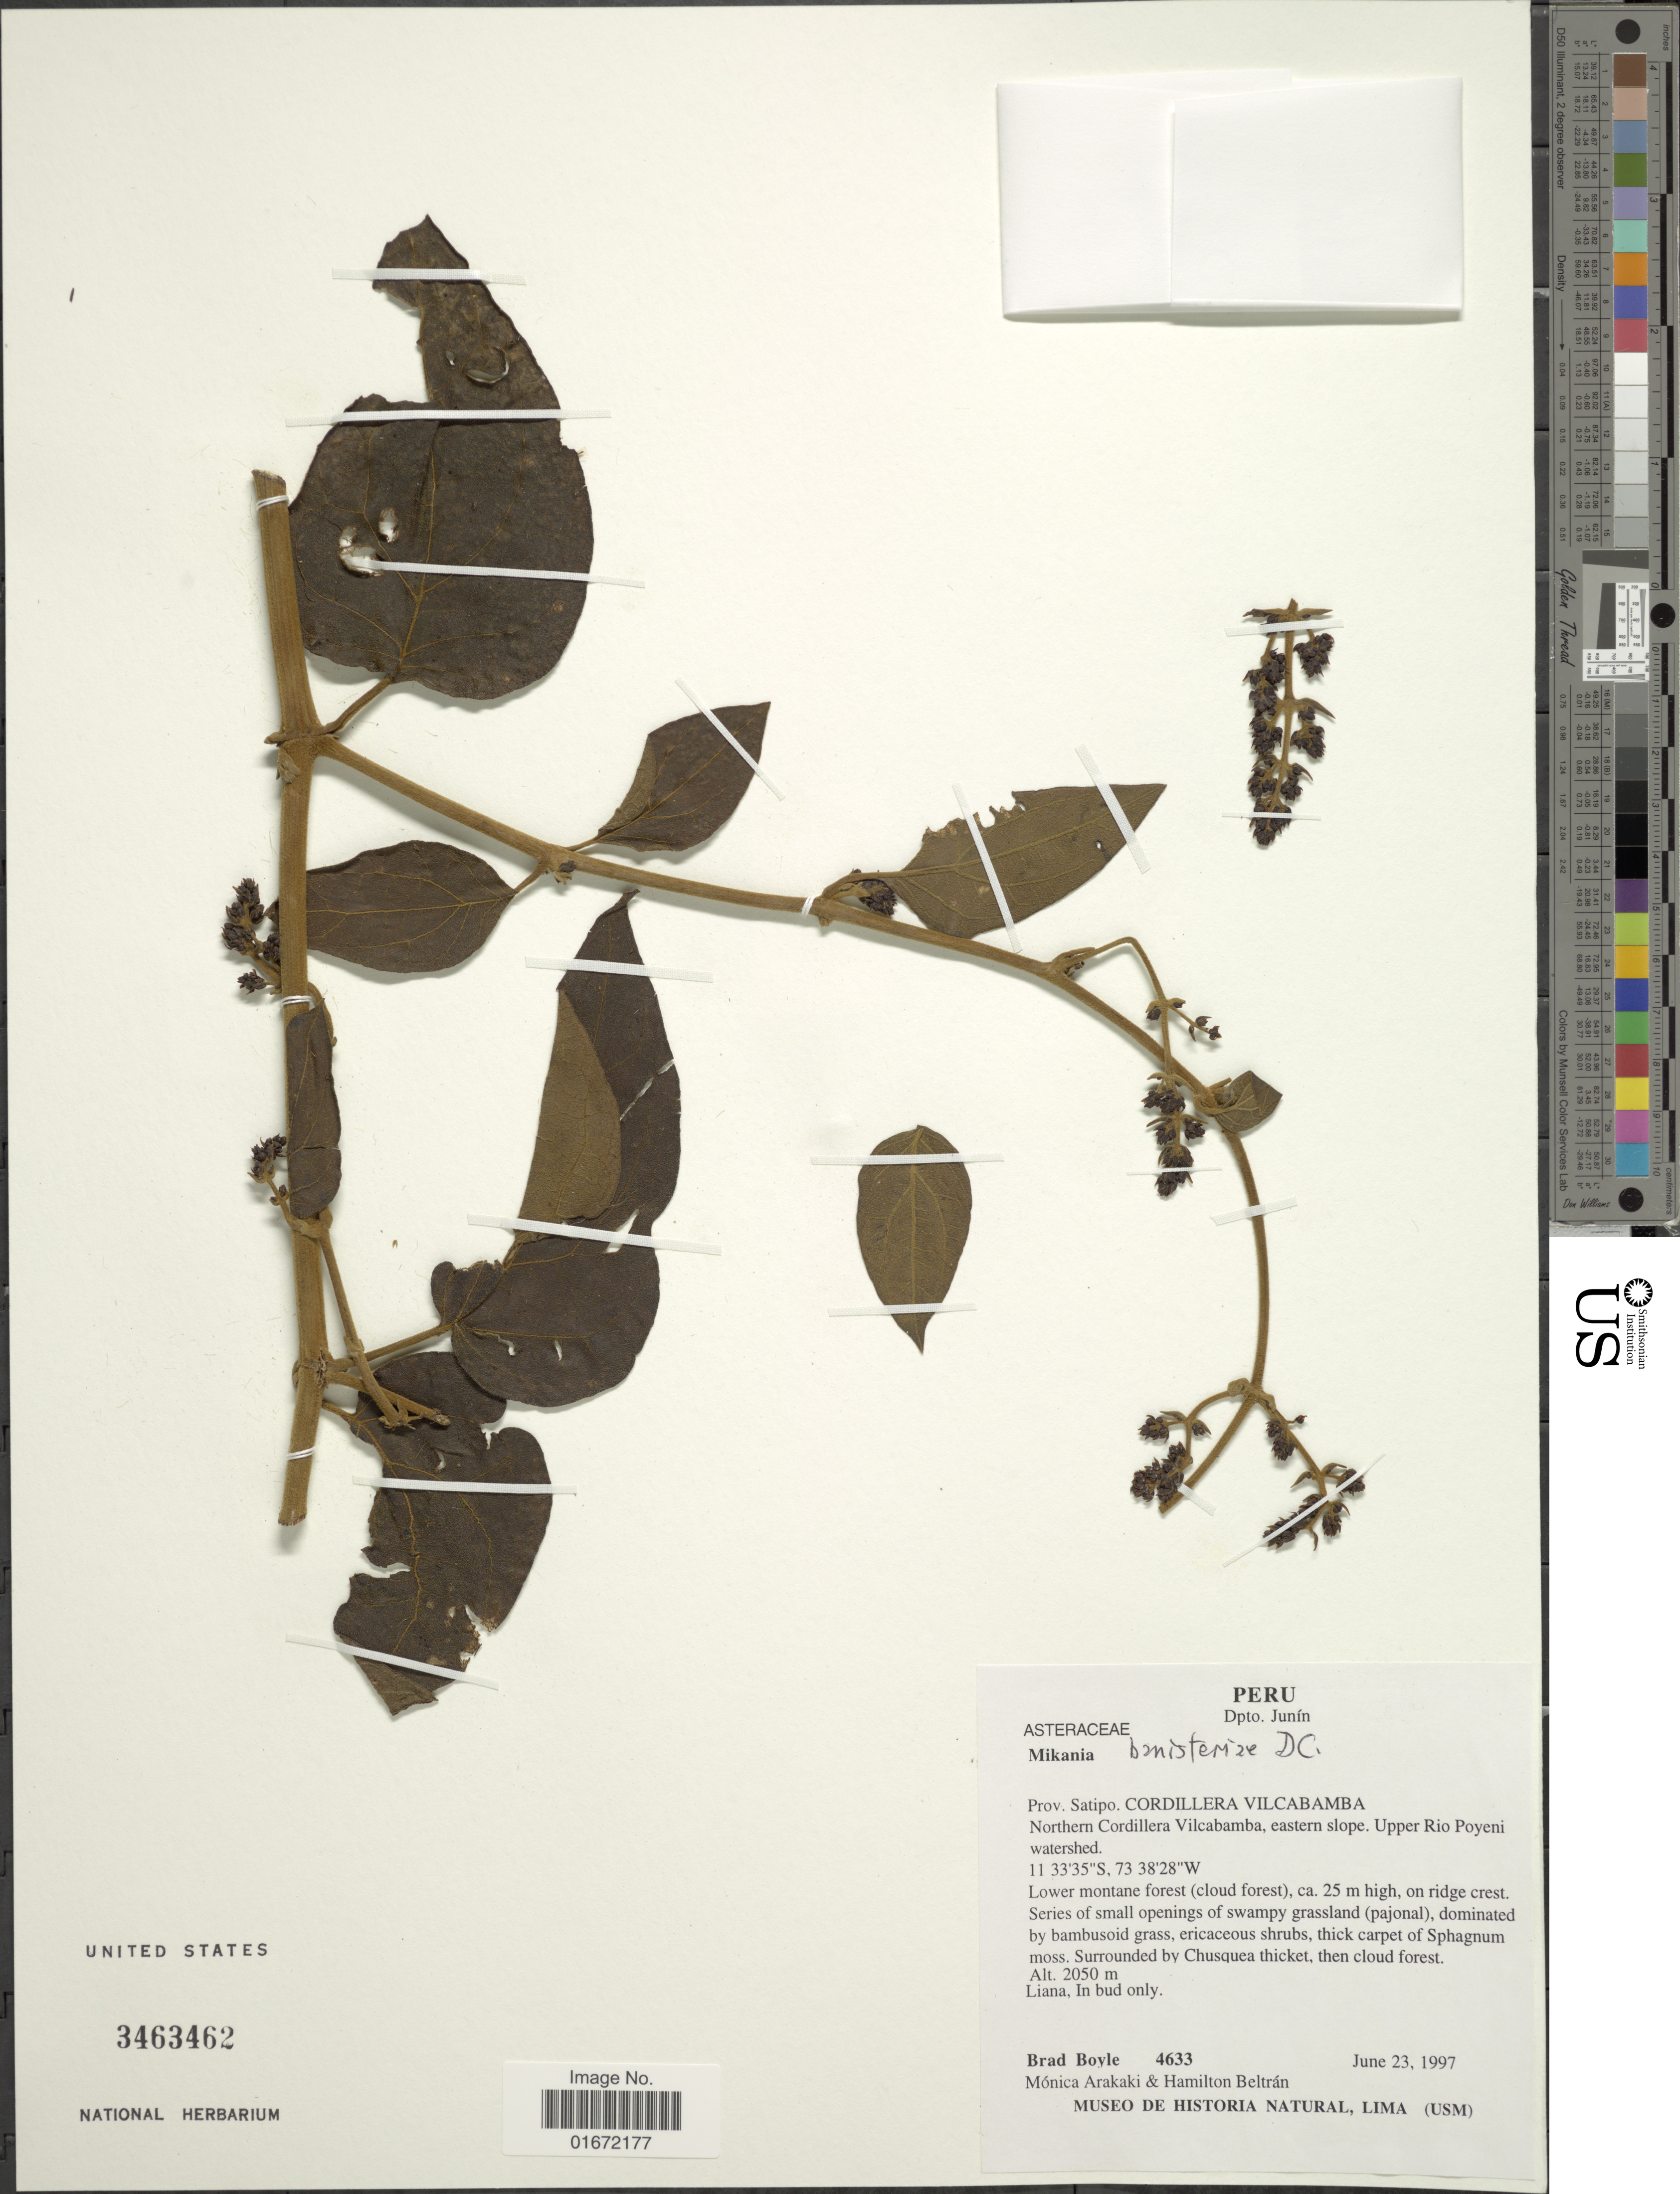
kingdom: Plantae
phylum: Tracheophyta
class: Magnoliopsida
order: Asterales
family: Asteraceae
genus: Mikania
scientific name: Mikania banisteriae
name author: DC.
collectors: B. Boyle, M. Arakaki & H. Beltrán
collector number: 4633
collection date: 1997-06-23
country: Peru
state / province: Junín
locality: Dpto. Junín. Prov. Satipo. Cordillera Vilcabamba. Northern Cordillera Vilcabamba, eastern slope. Upper Rio Poyeni watershed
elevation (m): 2050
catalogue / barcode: US 3463462